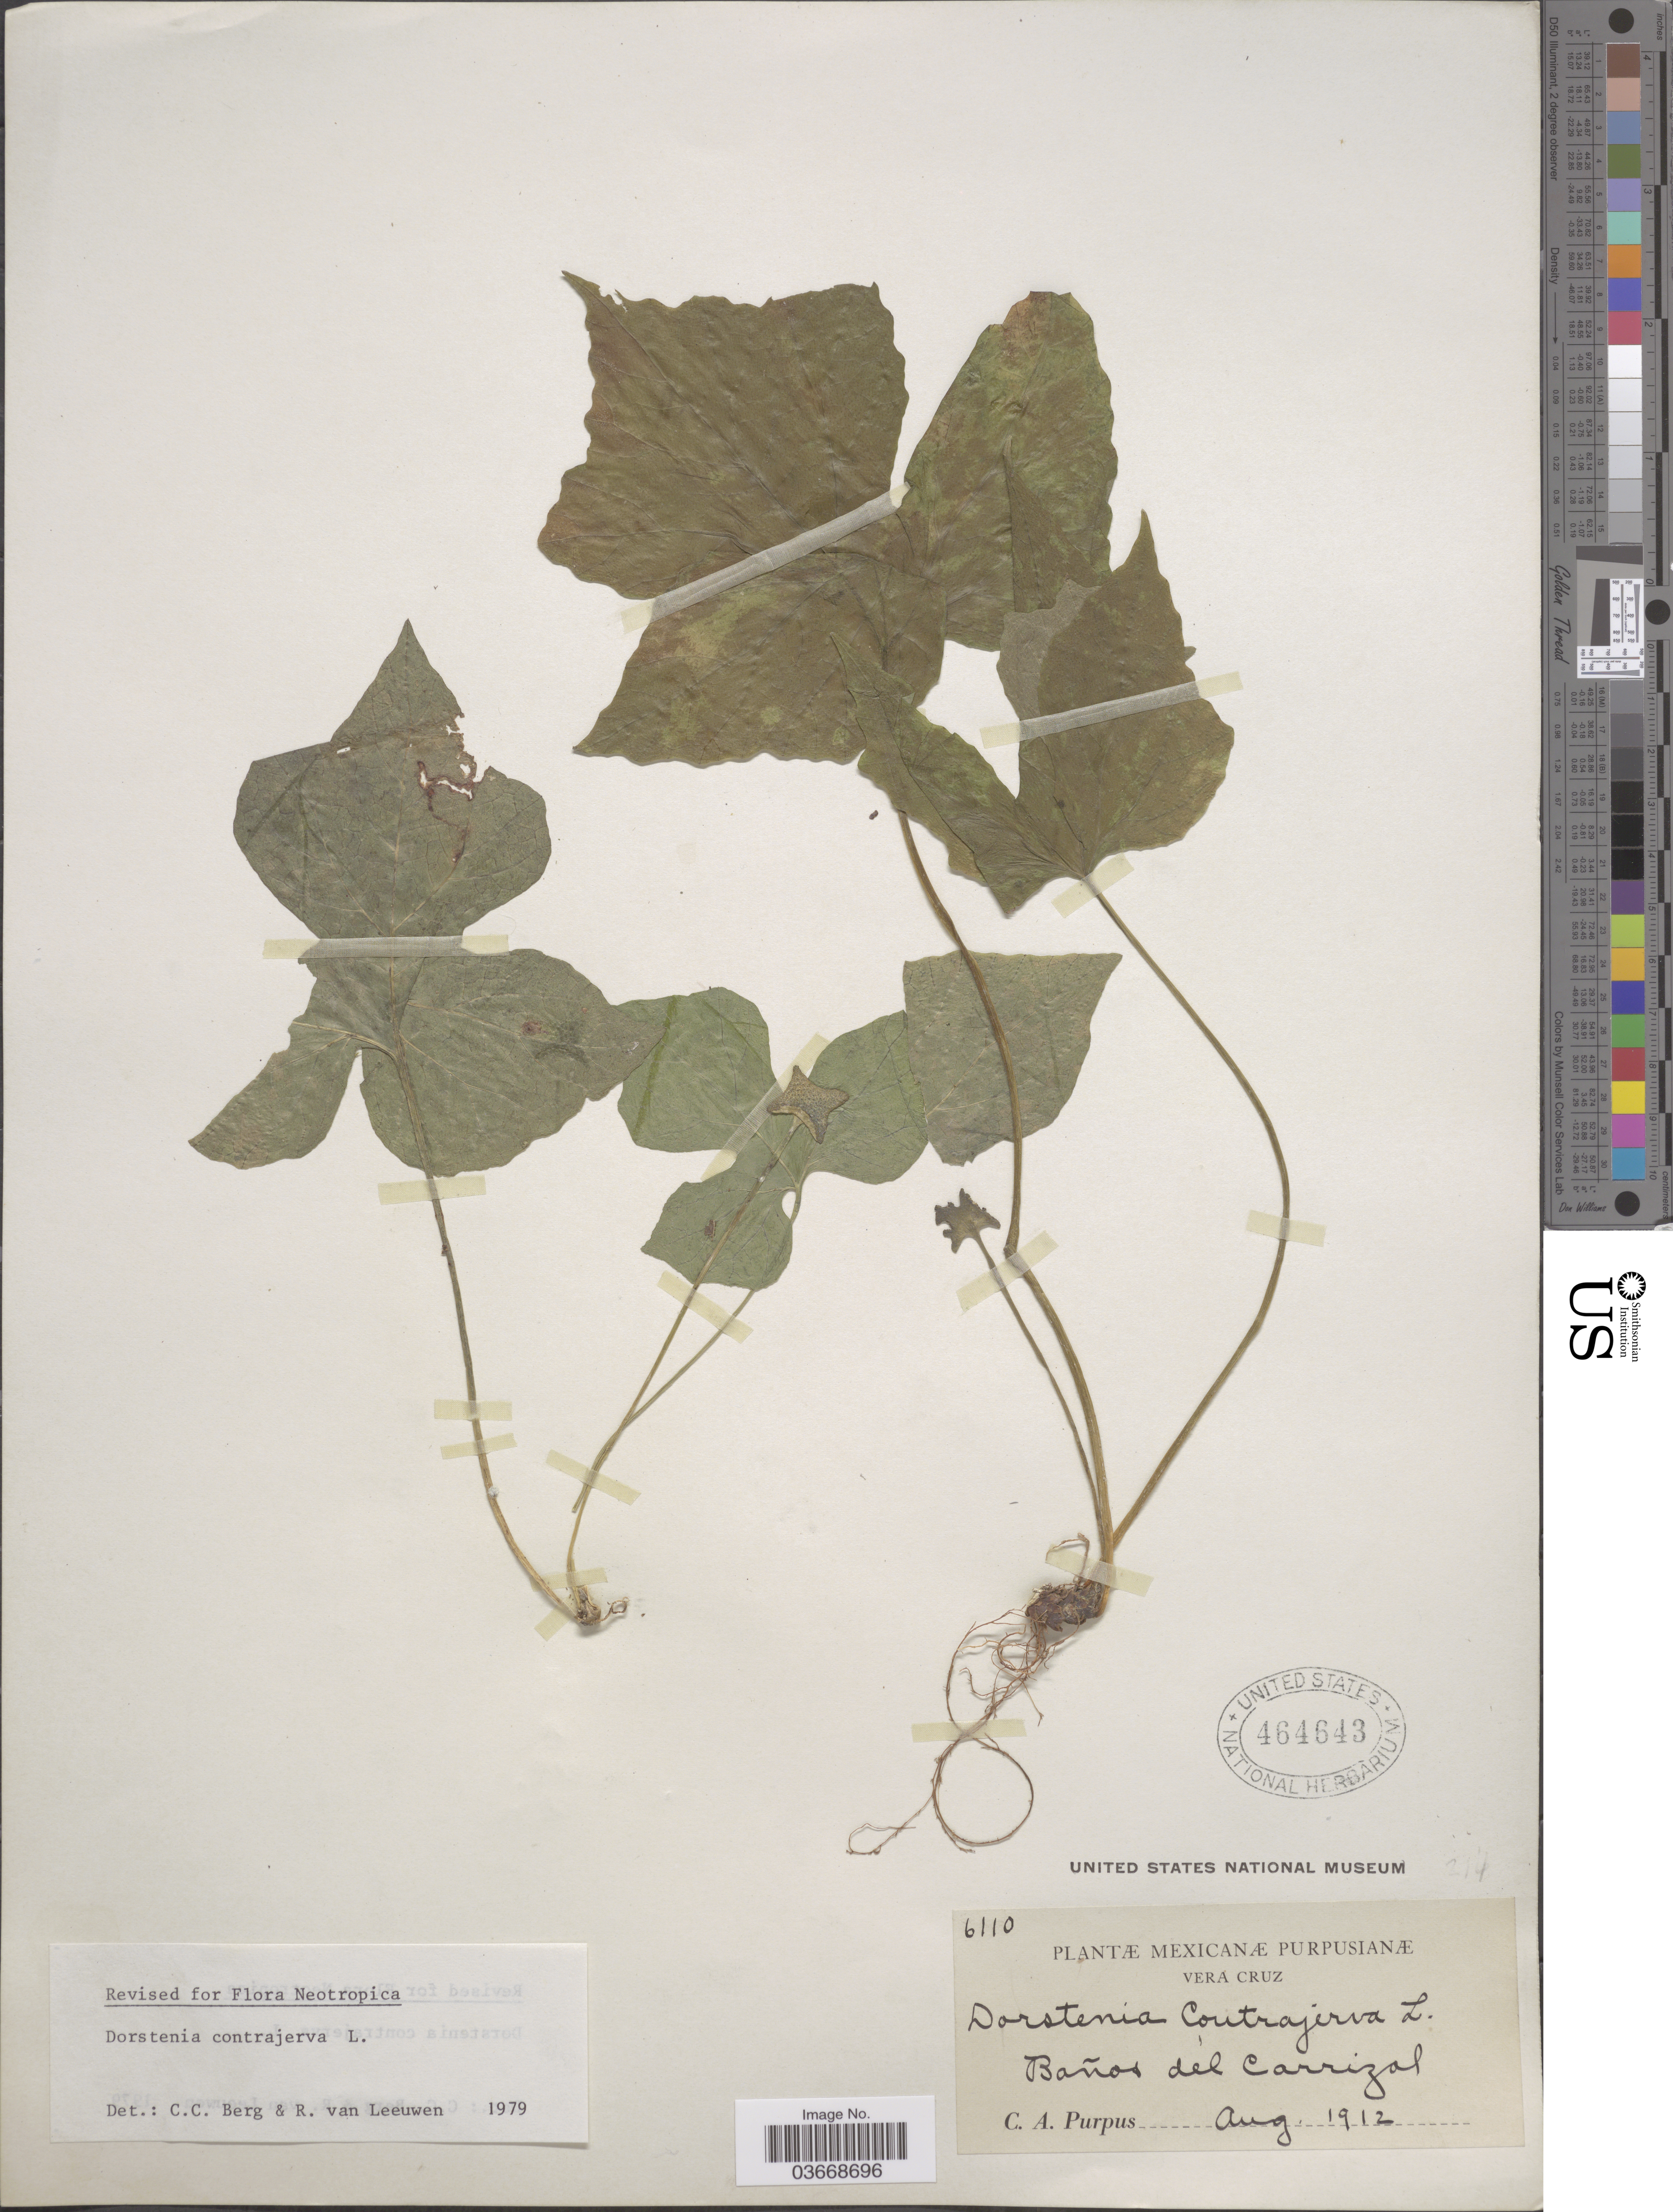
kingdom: Plantae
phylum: Tracheophyta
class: Magnoliopsida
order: Rosales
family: Moraceae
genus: Dorstenia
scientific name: Dorstenia contrajerva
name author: L.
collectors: C. A. Purpus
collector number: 6110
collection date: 1912-08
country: Mexico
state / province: Veracruz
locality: Vera Cruz. Baños del Carrizal.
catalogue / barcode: US 464643